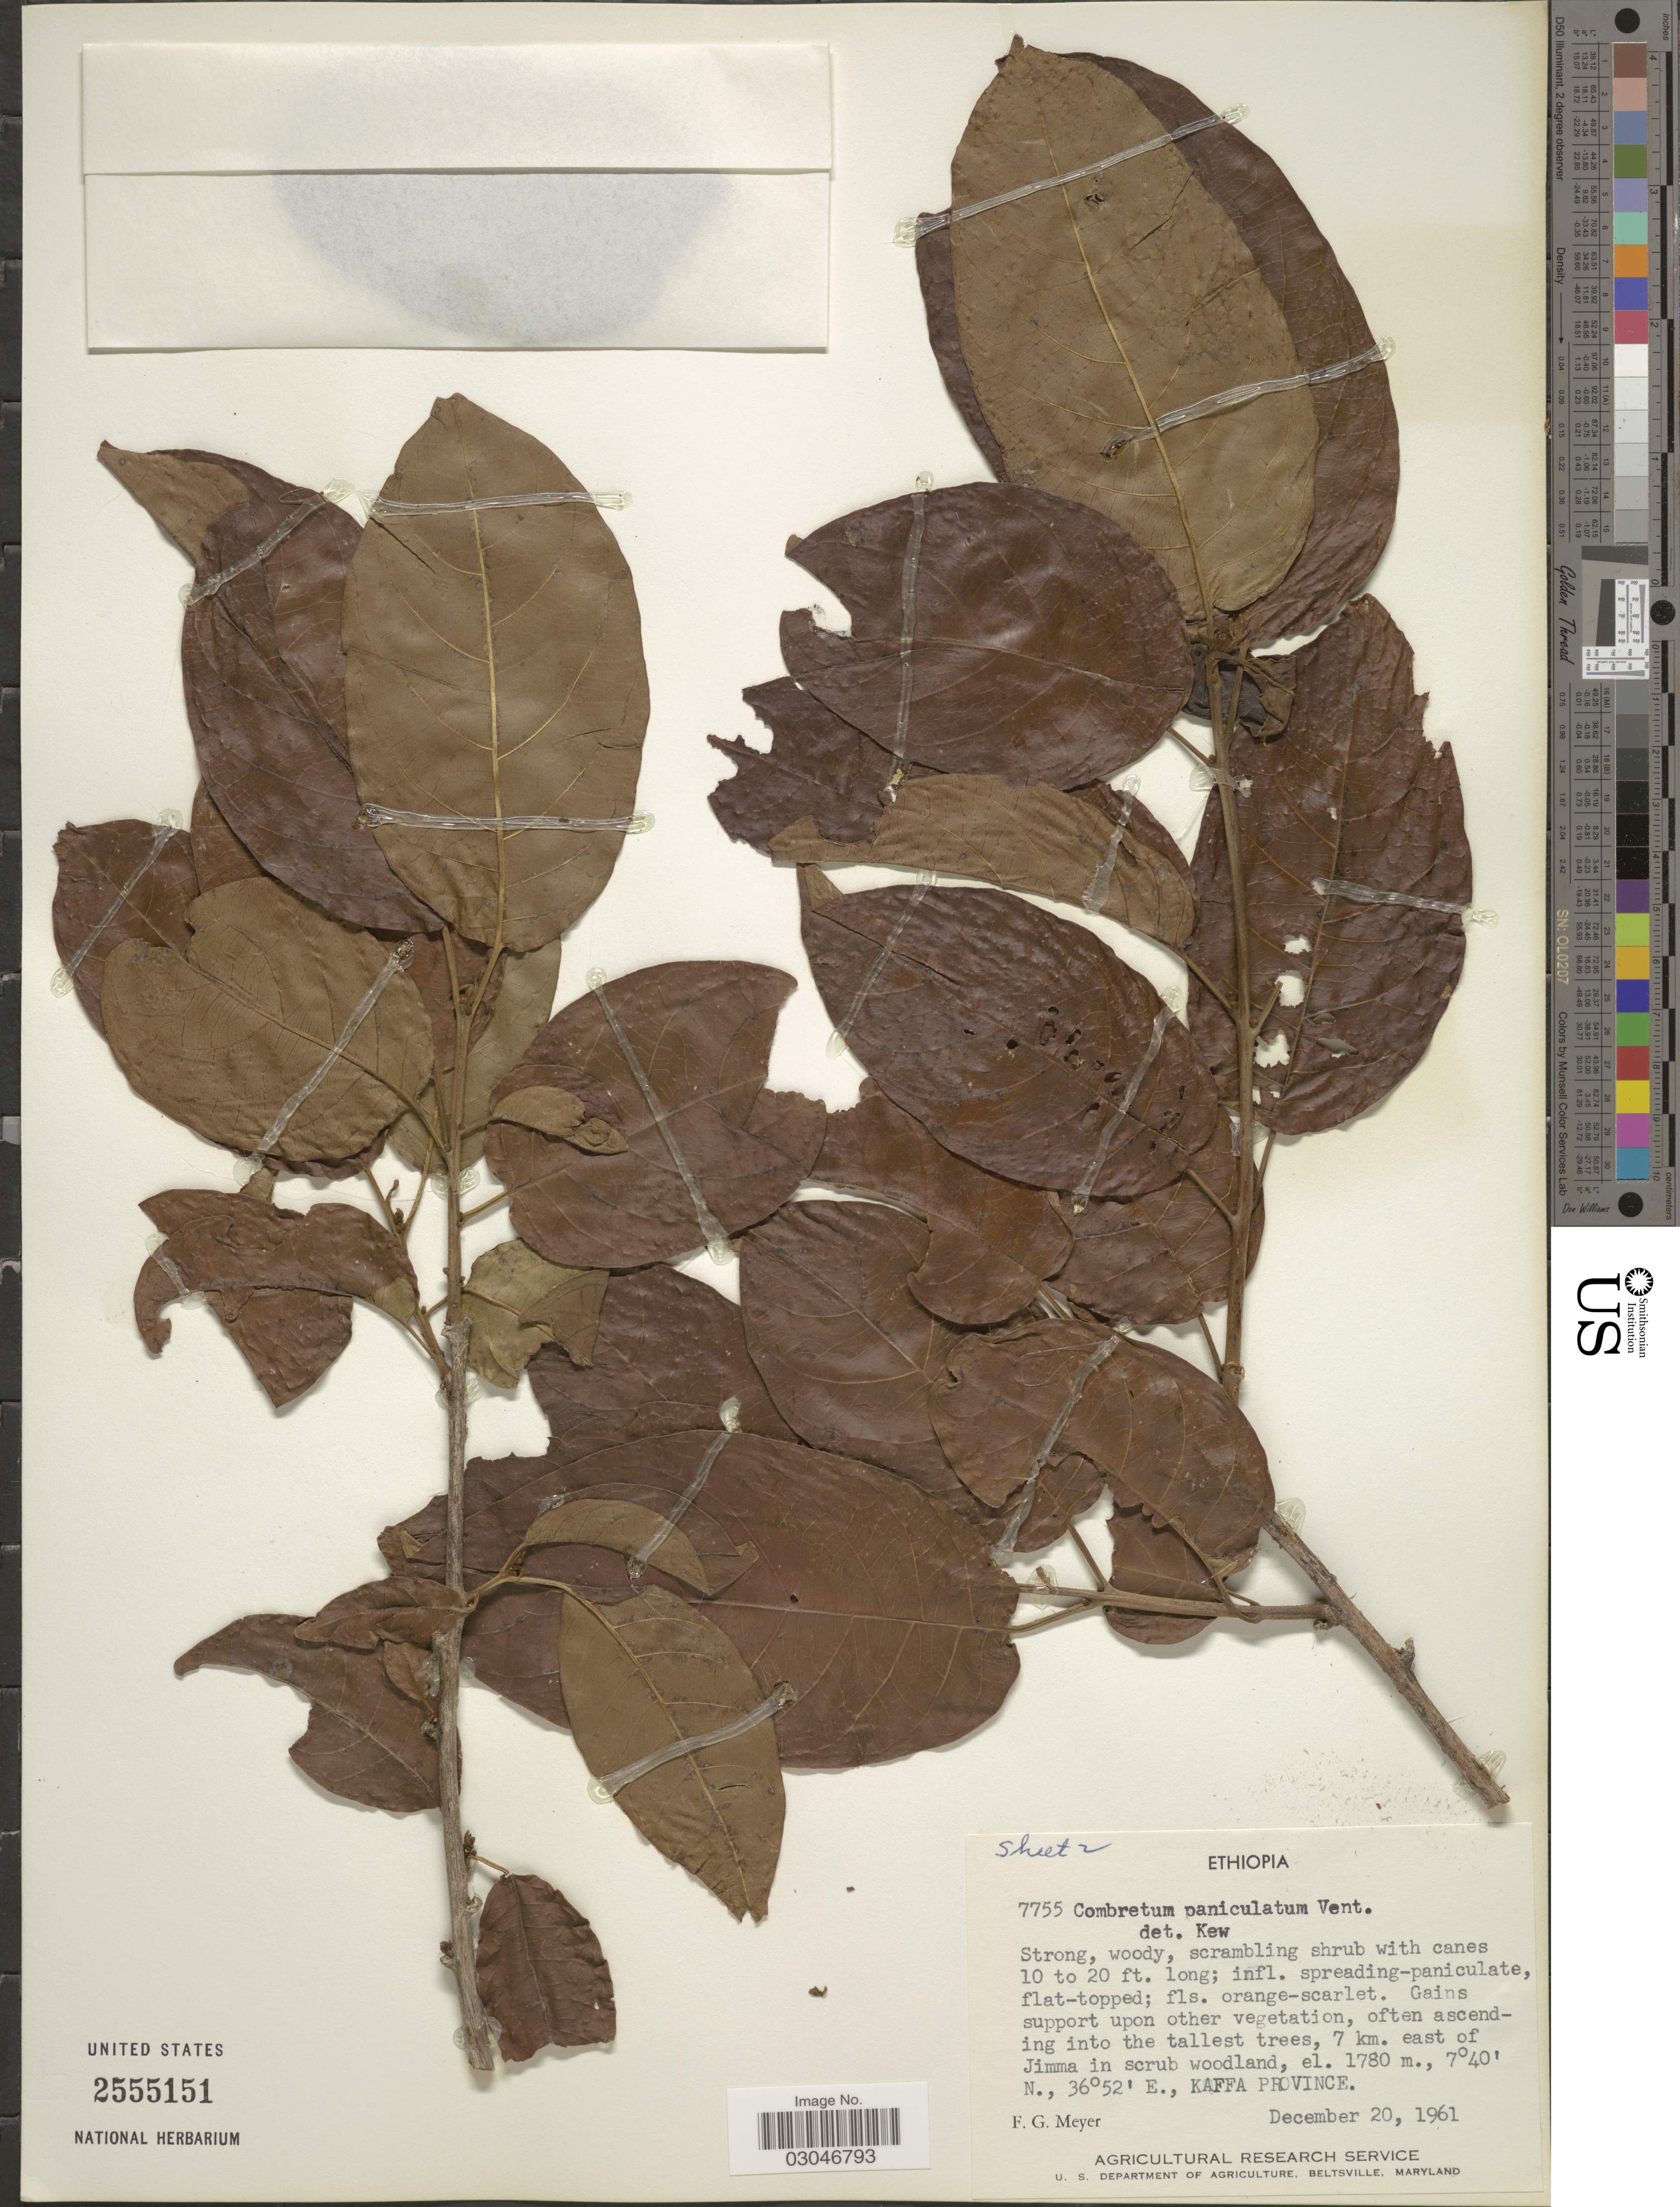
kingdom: Plantae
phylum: Tracheophyta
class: Magnoliopsida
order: Myrtales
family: Combretaceae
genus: Combretum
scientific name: Combretum paniculatum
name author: Vent.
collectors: F. G. Meyer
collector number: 7755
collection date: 1961-12-20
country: Ethiopia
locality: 7 km. east of Jimma in scrub woodland, Kaffa Province.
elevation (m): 1780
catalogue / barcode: US 2555151